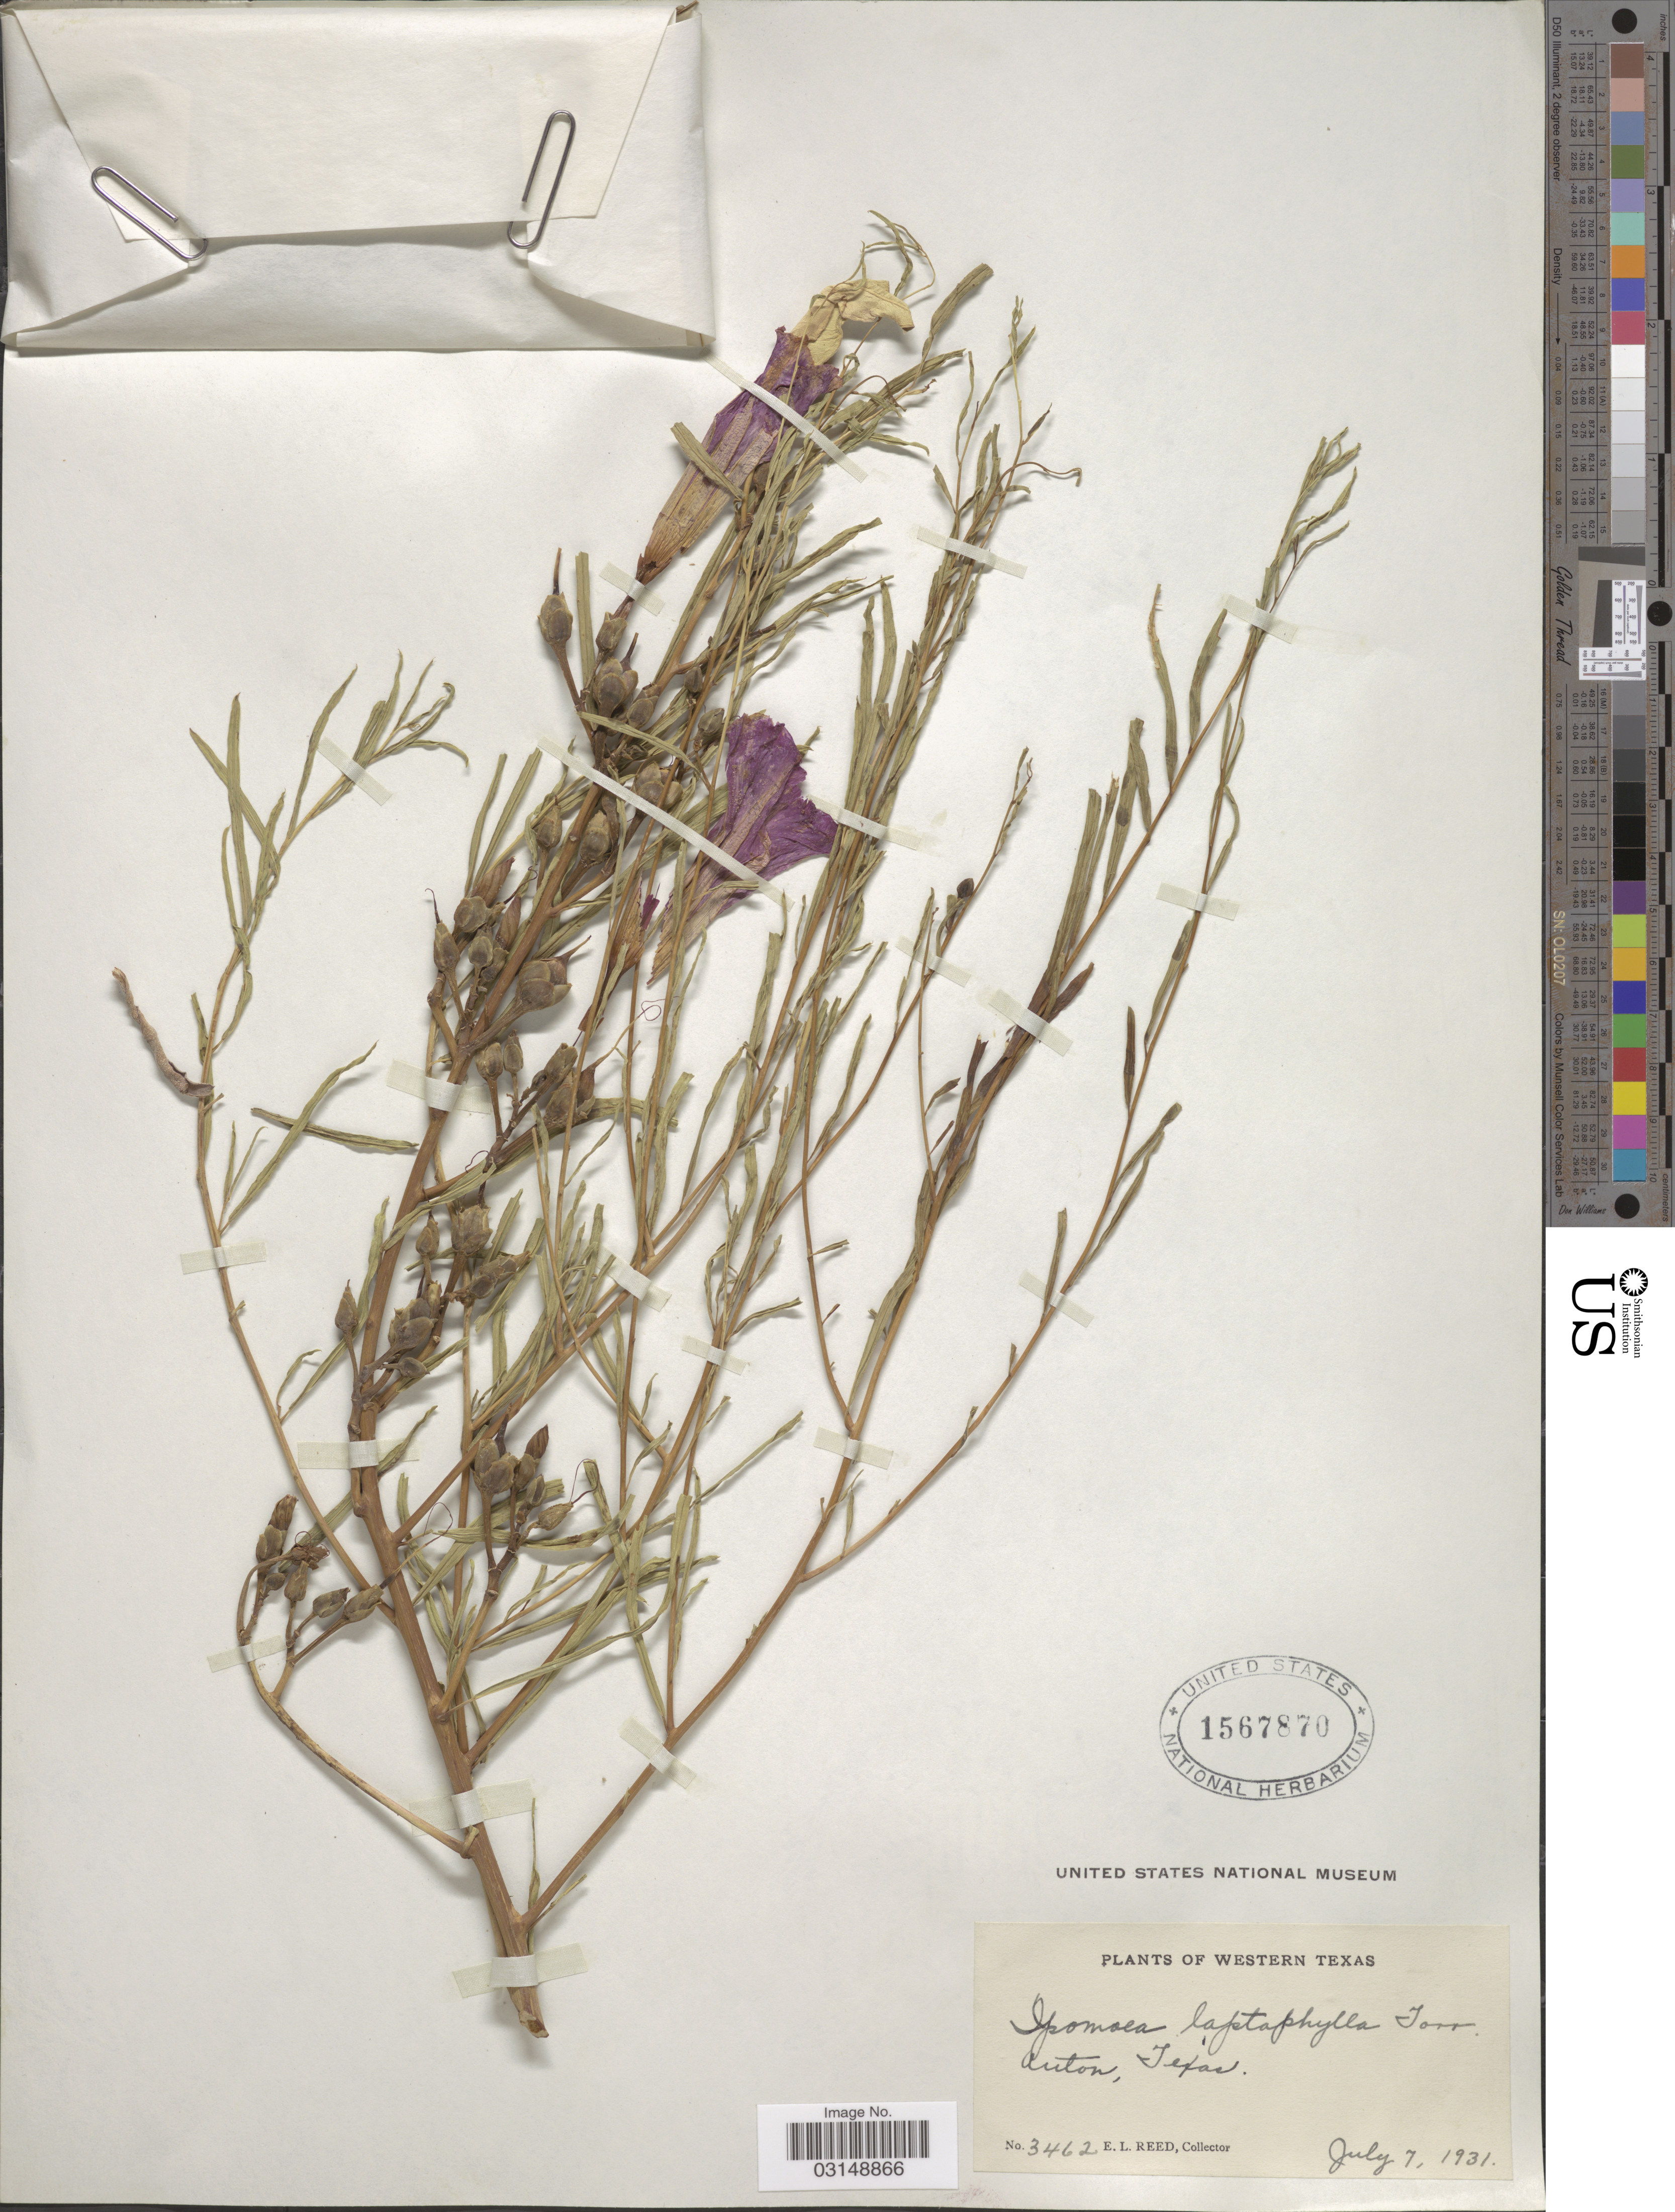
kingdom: Plantae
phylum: Tracheophyta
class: Magnoliopsida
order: Solanales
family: Convolvulaceae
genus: Ipomoea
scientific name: Ipomoea leptophylla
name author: Torr.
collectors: E. Reed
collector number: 3462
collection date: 1931-07-07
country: United States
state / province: Texas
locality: Western Texas. Anton.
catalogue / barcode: US 1567870